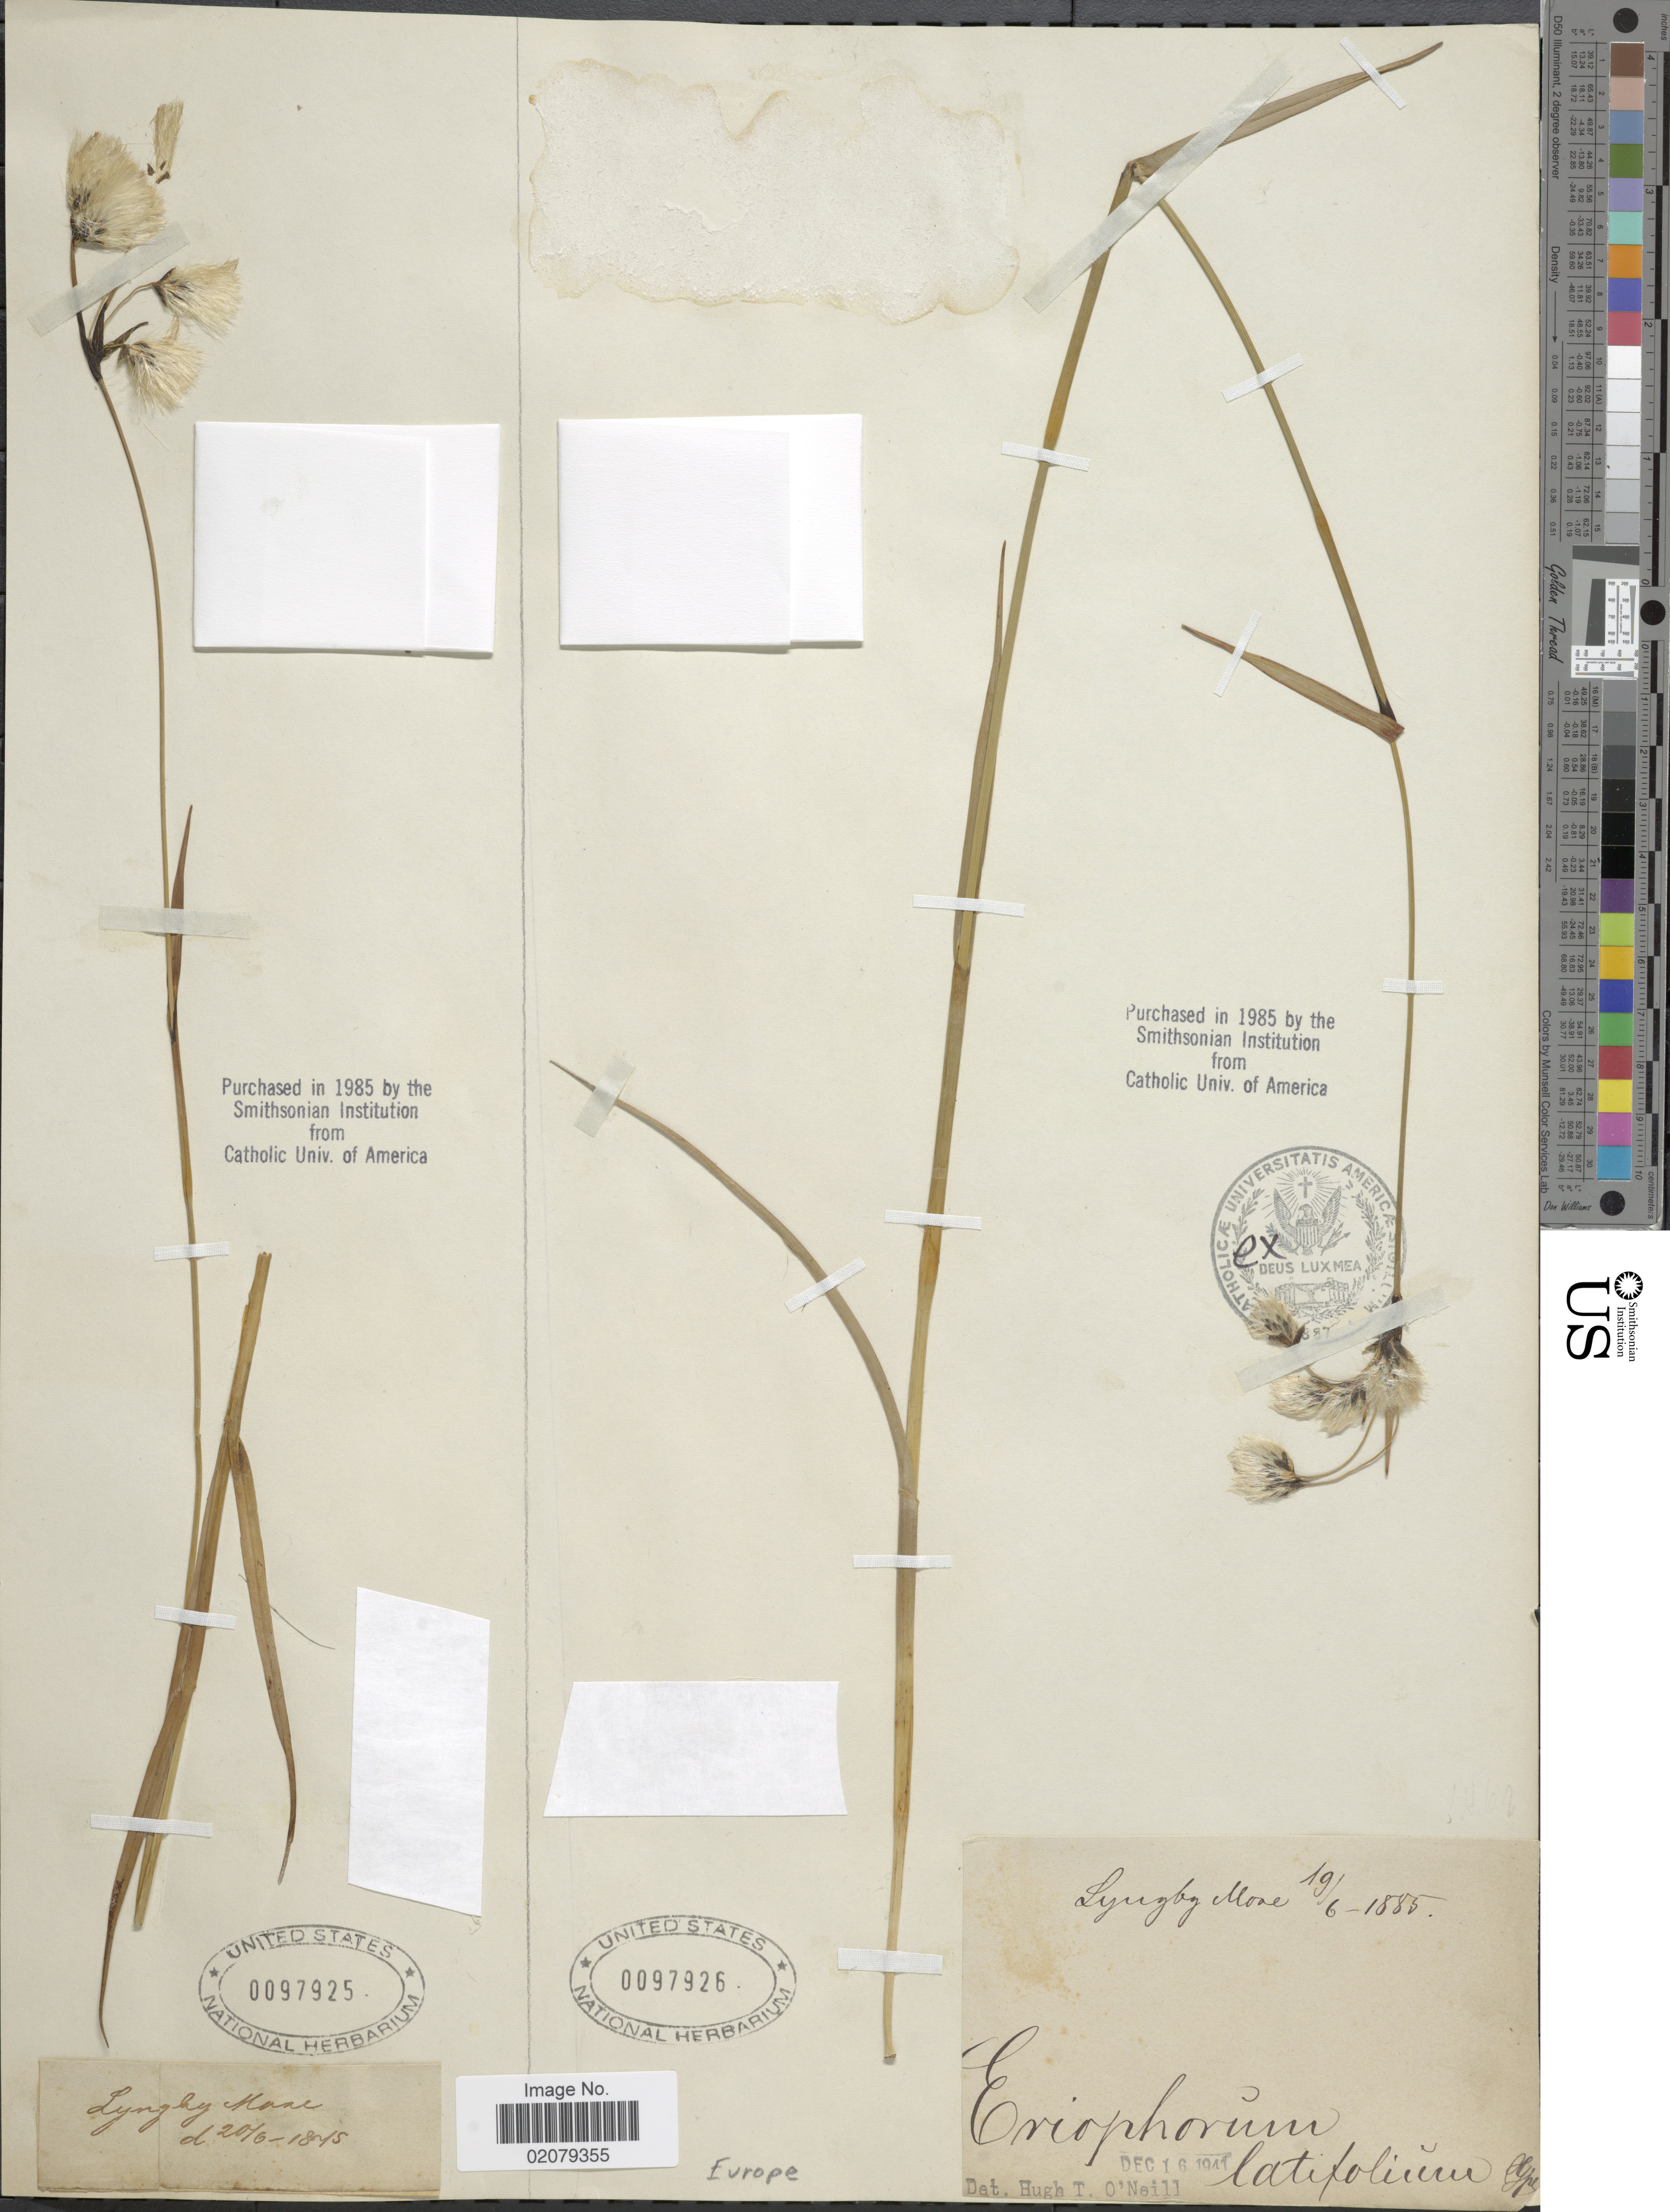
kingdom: Plantae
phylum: Tracheophyta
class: Liliopsida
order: Poales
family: Cyperaceae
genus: Eriophorum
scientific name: Eriophorum latifolium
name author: Hoppe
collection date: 1885-06-19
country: Denmark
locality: Lyngby Mose.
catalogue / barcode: US 97926-2